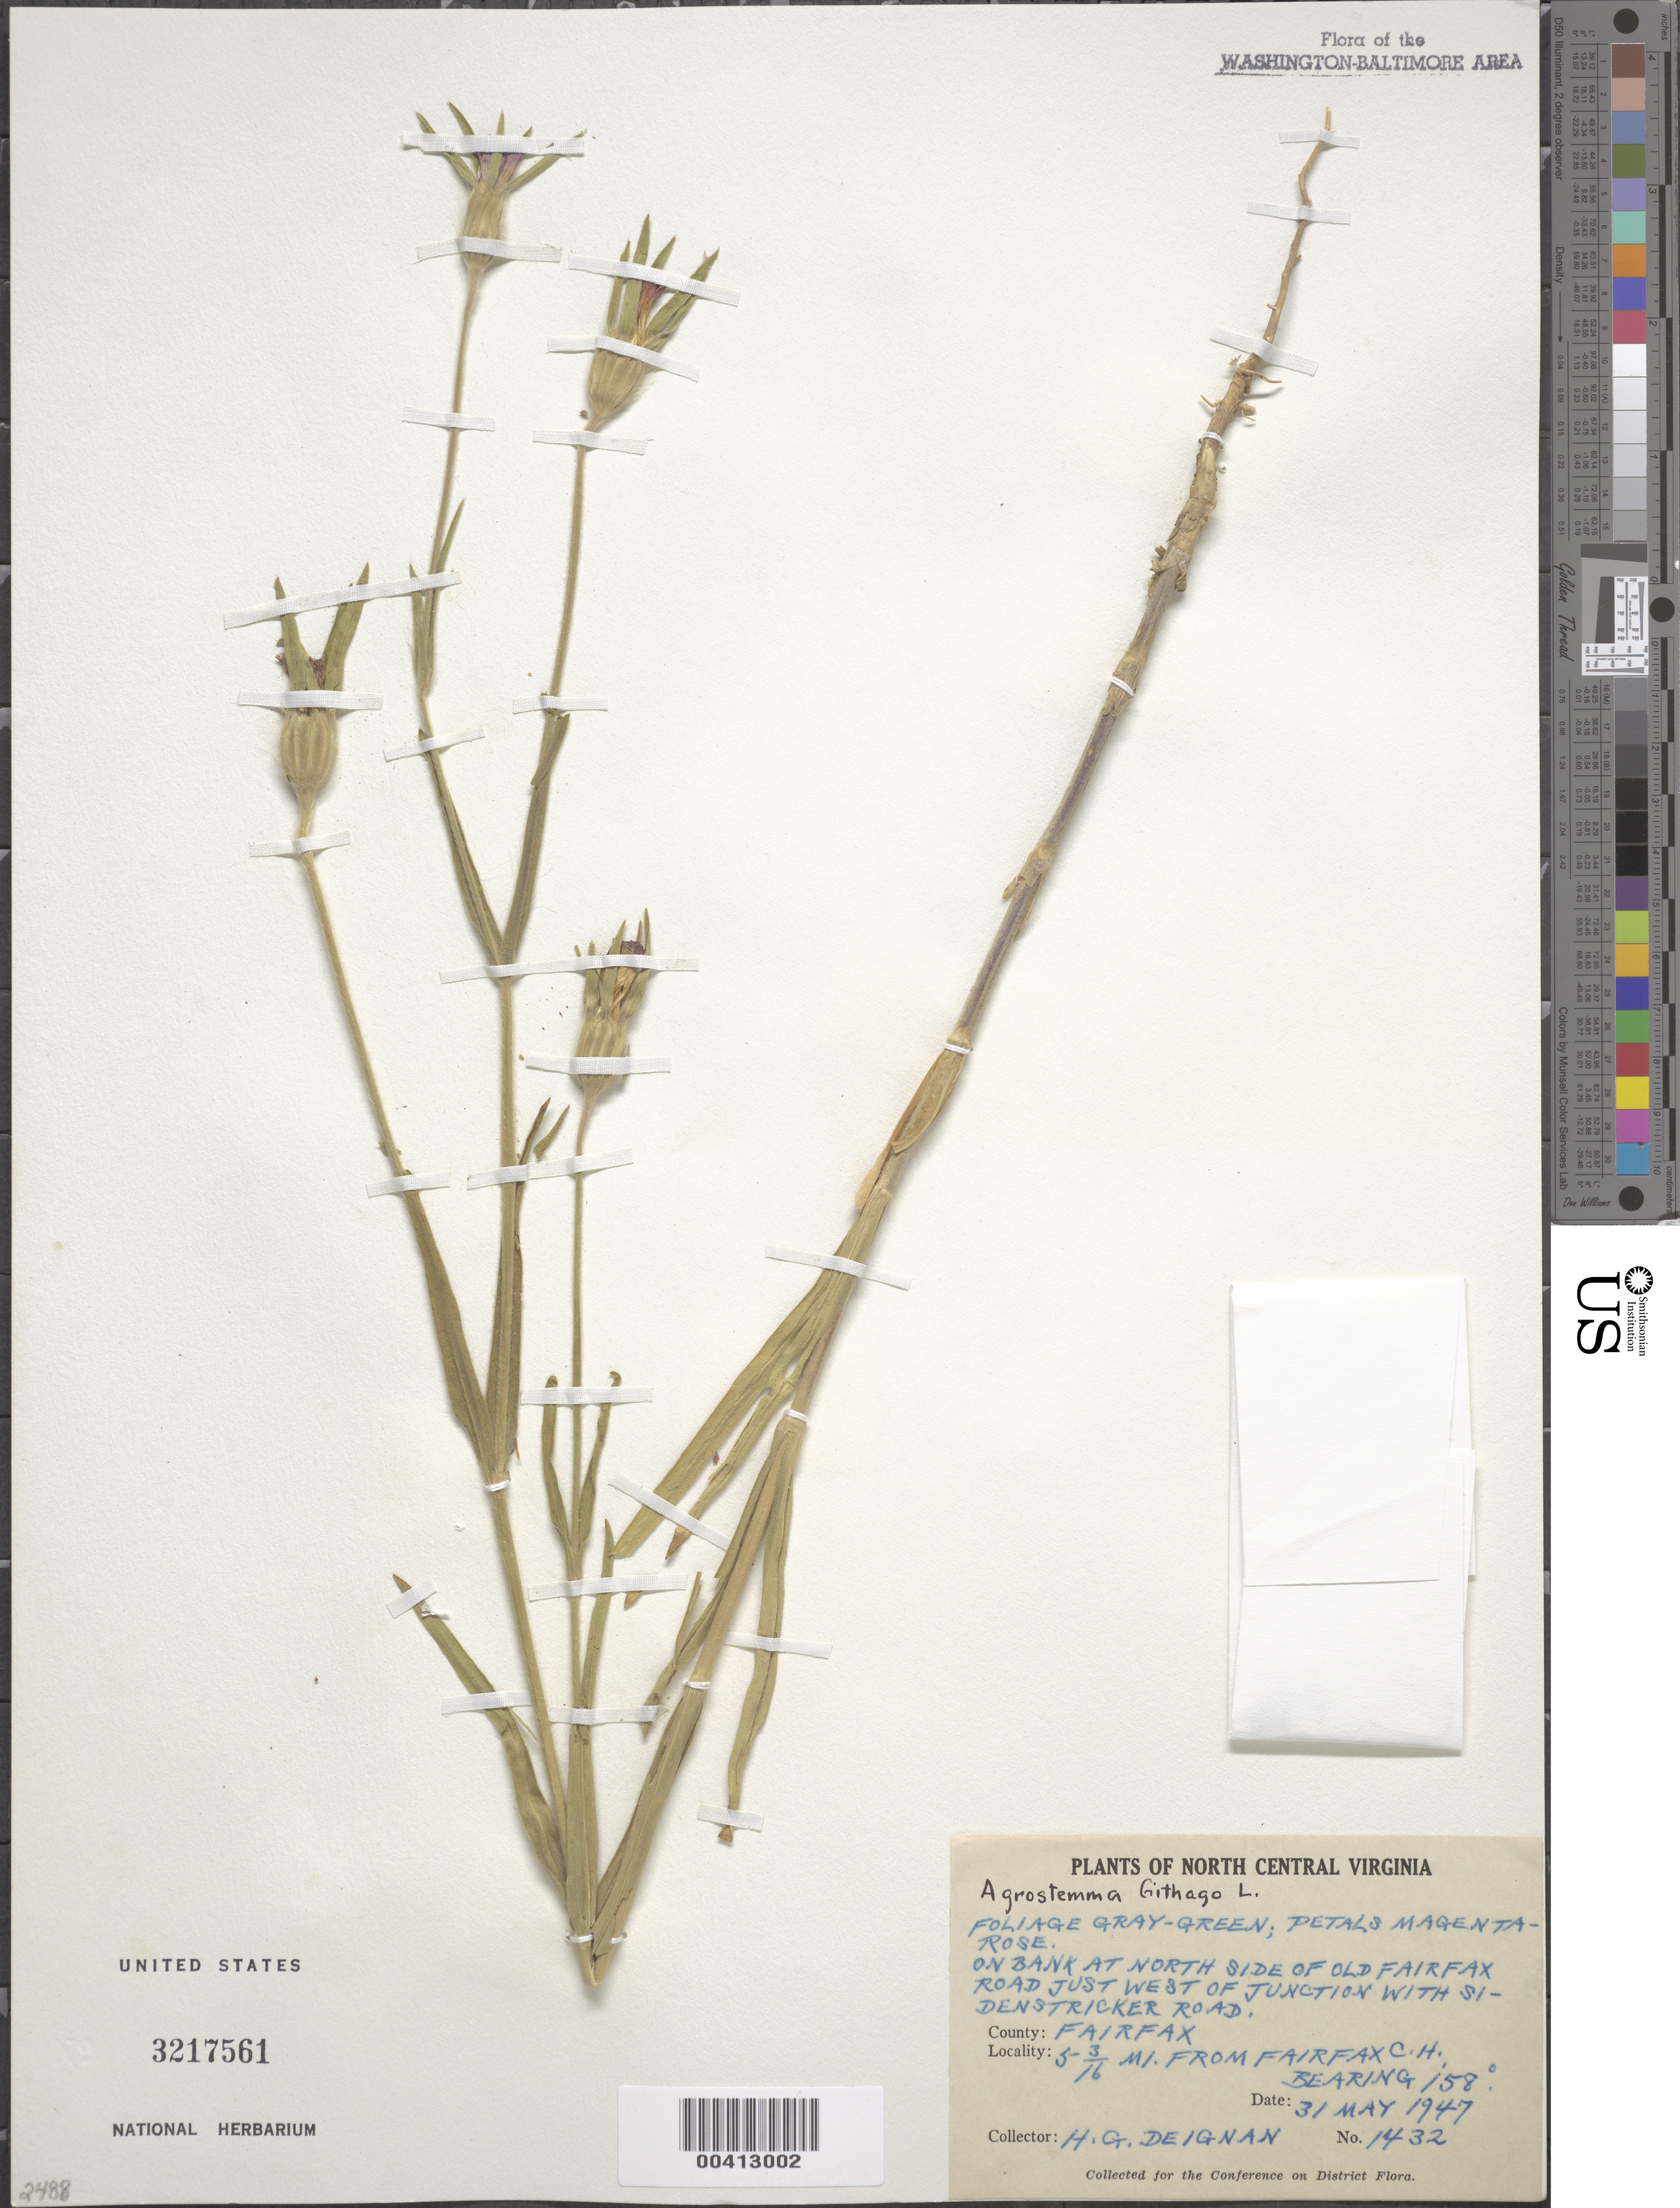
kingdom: Plantae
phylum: Tracheophyta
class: Magnoliopsida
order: Caryophyllales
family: Caryophyllaceae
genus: Agrostemma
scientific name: Agrostemma githago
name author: L.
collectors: H. Deignan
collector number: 1432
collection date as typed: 31 May 1947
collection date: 1947-05-31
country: United States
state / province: Virginia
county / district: Fairfax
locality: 5 3/16 mi. from Fairfax County Courthouse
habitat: In swampy ground bed by overflow of lake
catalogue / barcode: US 3217561